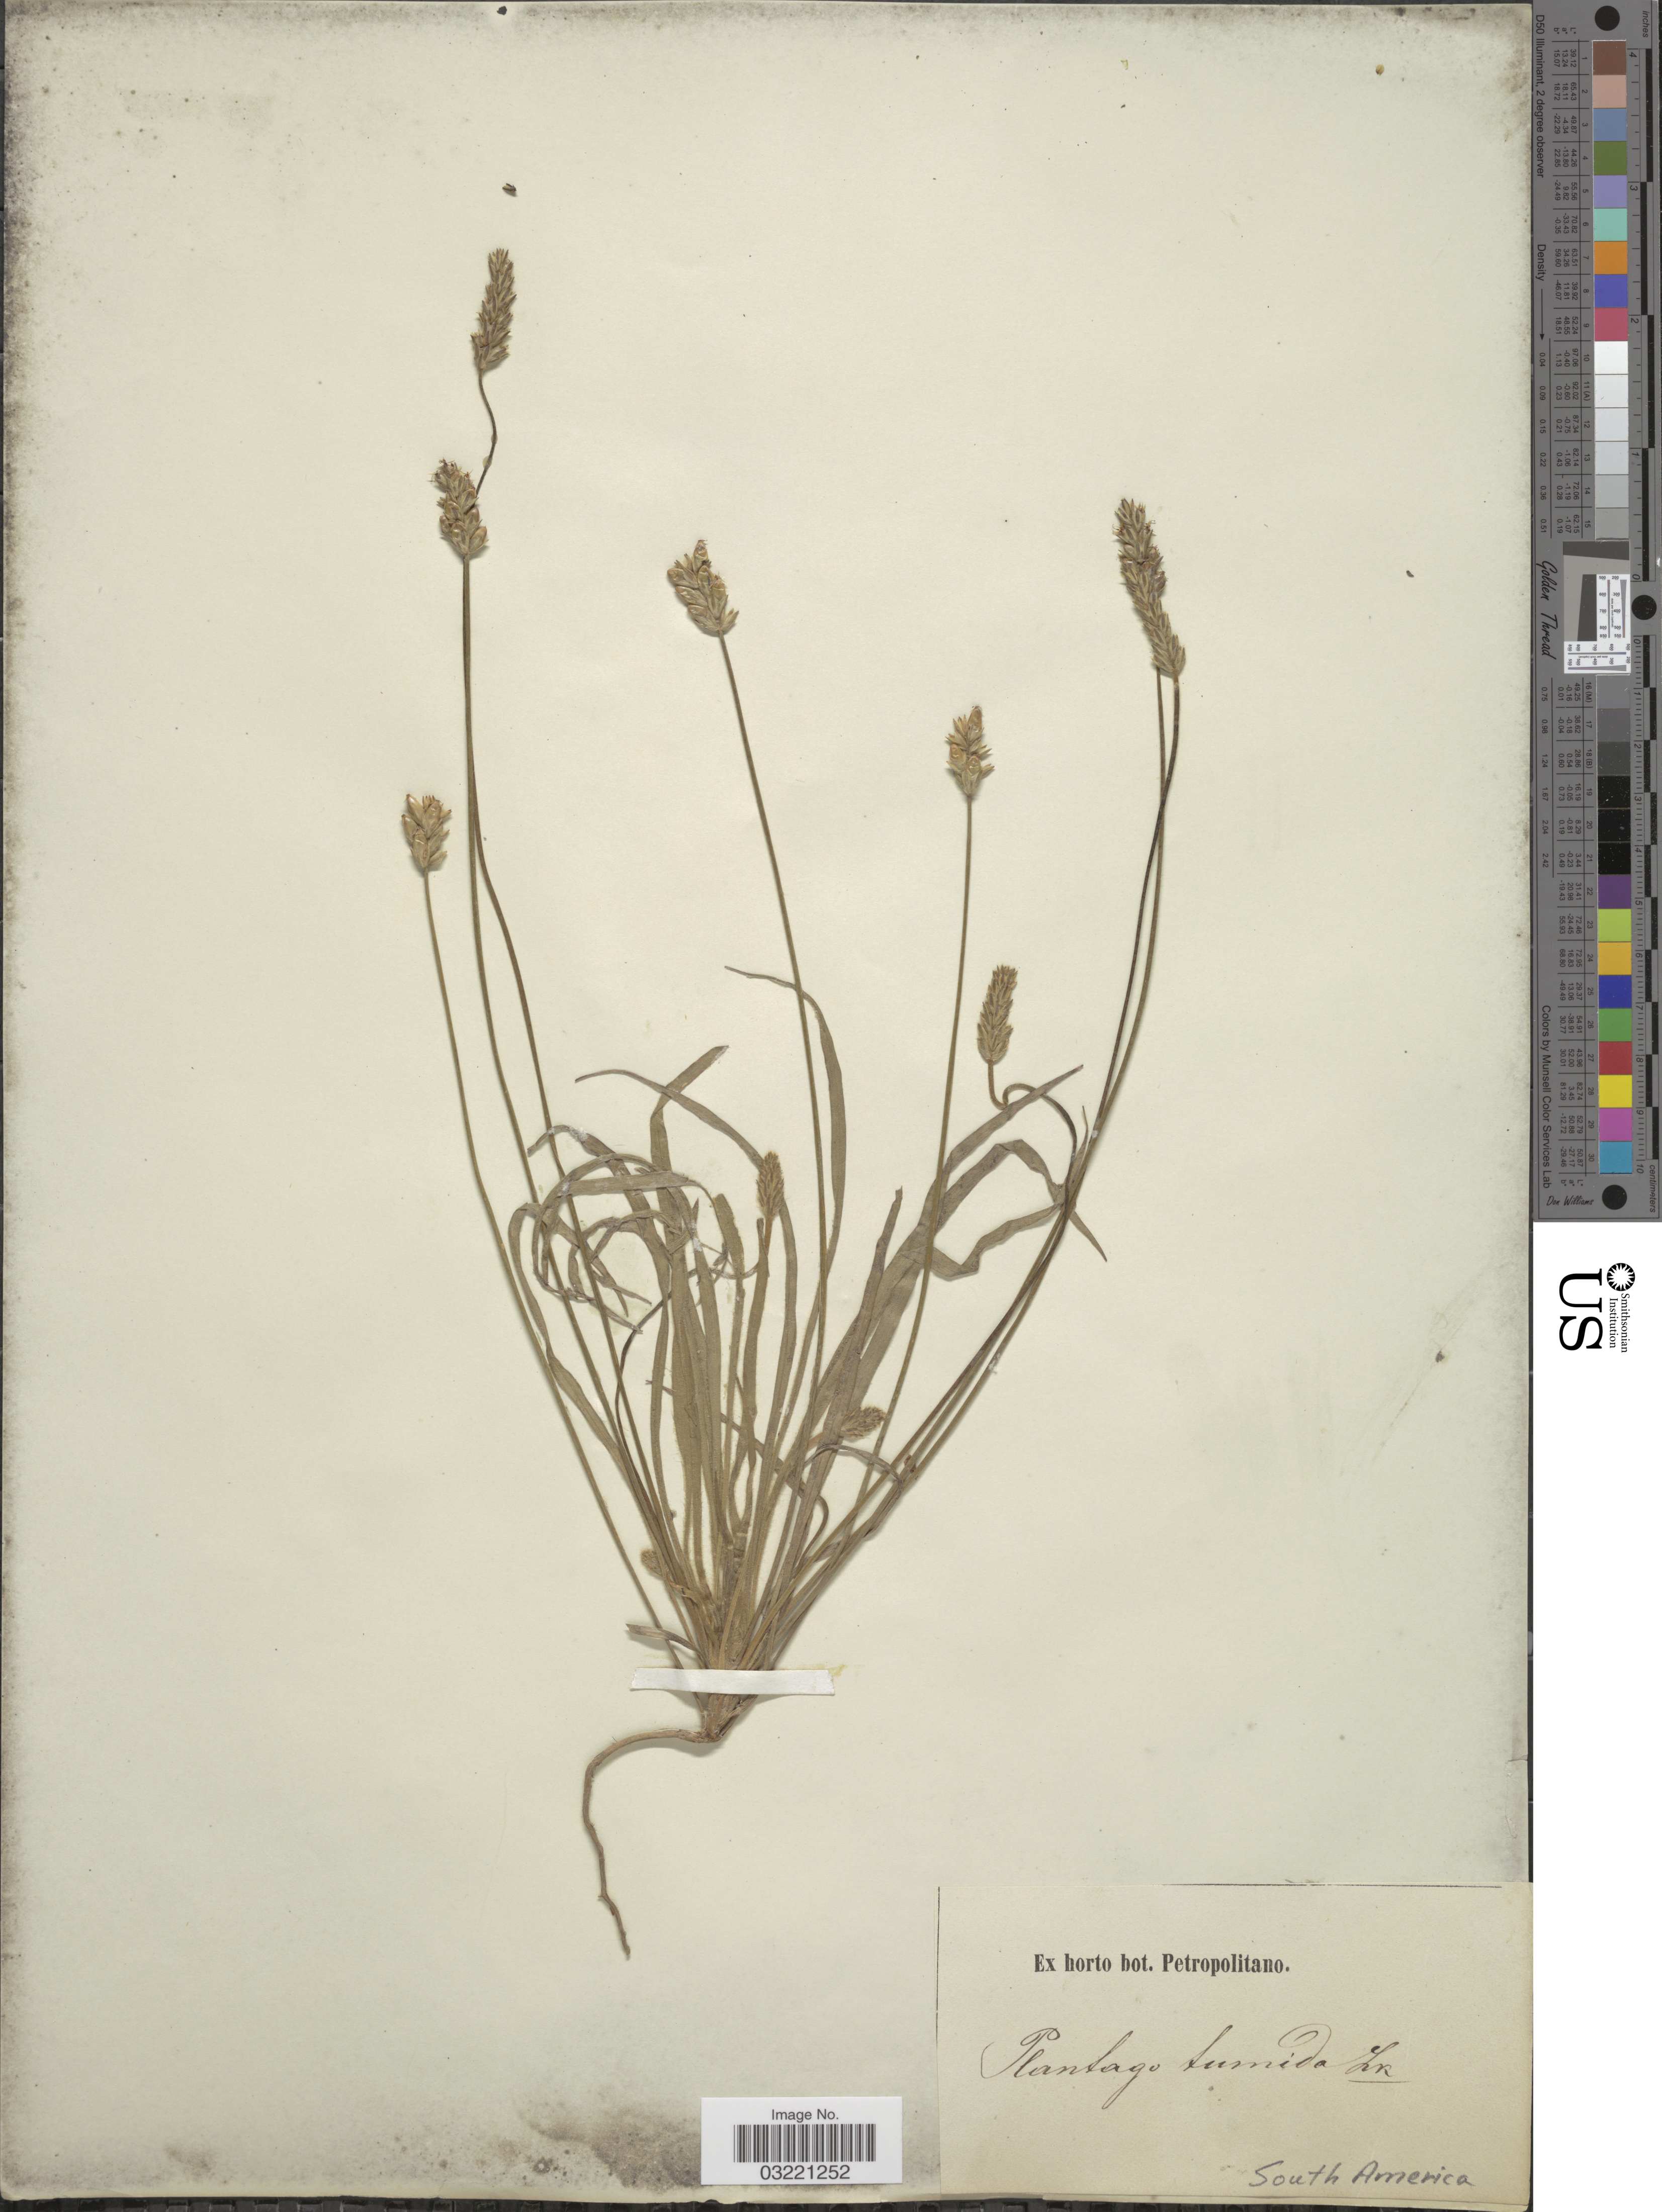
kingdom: Plantae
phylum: Tracheophyta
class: Magnoliopsida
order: Lamiales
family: Plantaginaceae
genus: Plantago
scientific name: Plantago tumida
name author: Link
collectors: ex Horto Bot. Petropolitano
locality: South America.